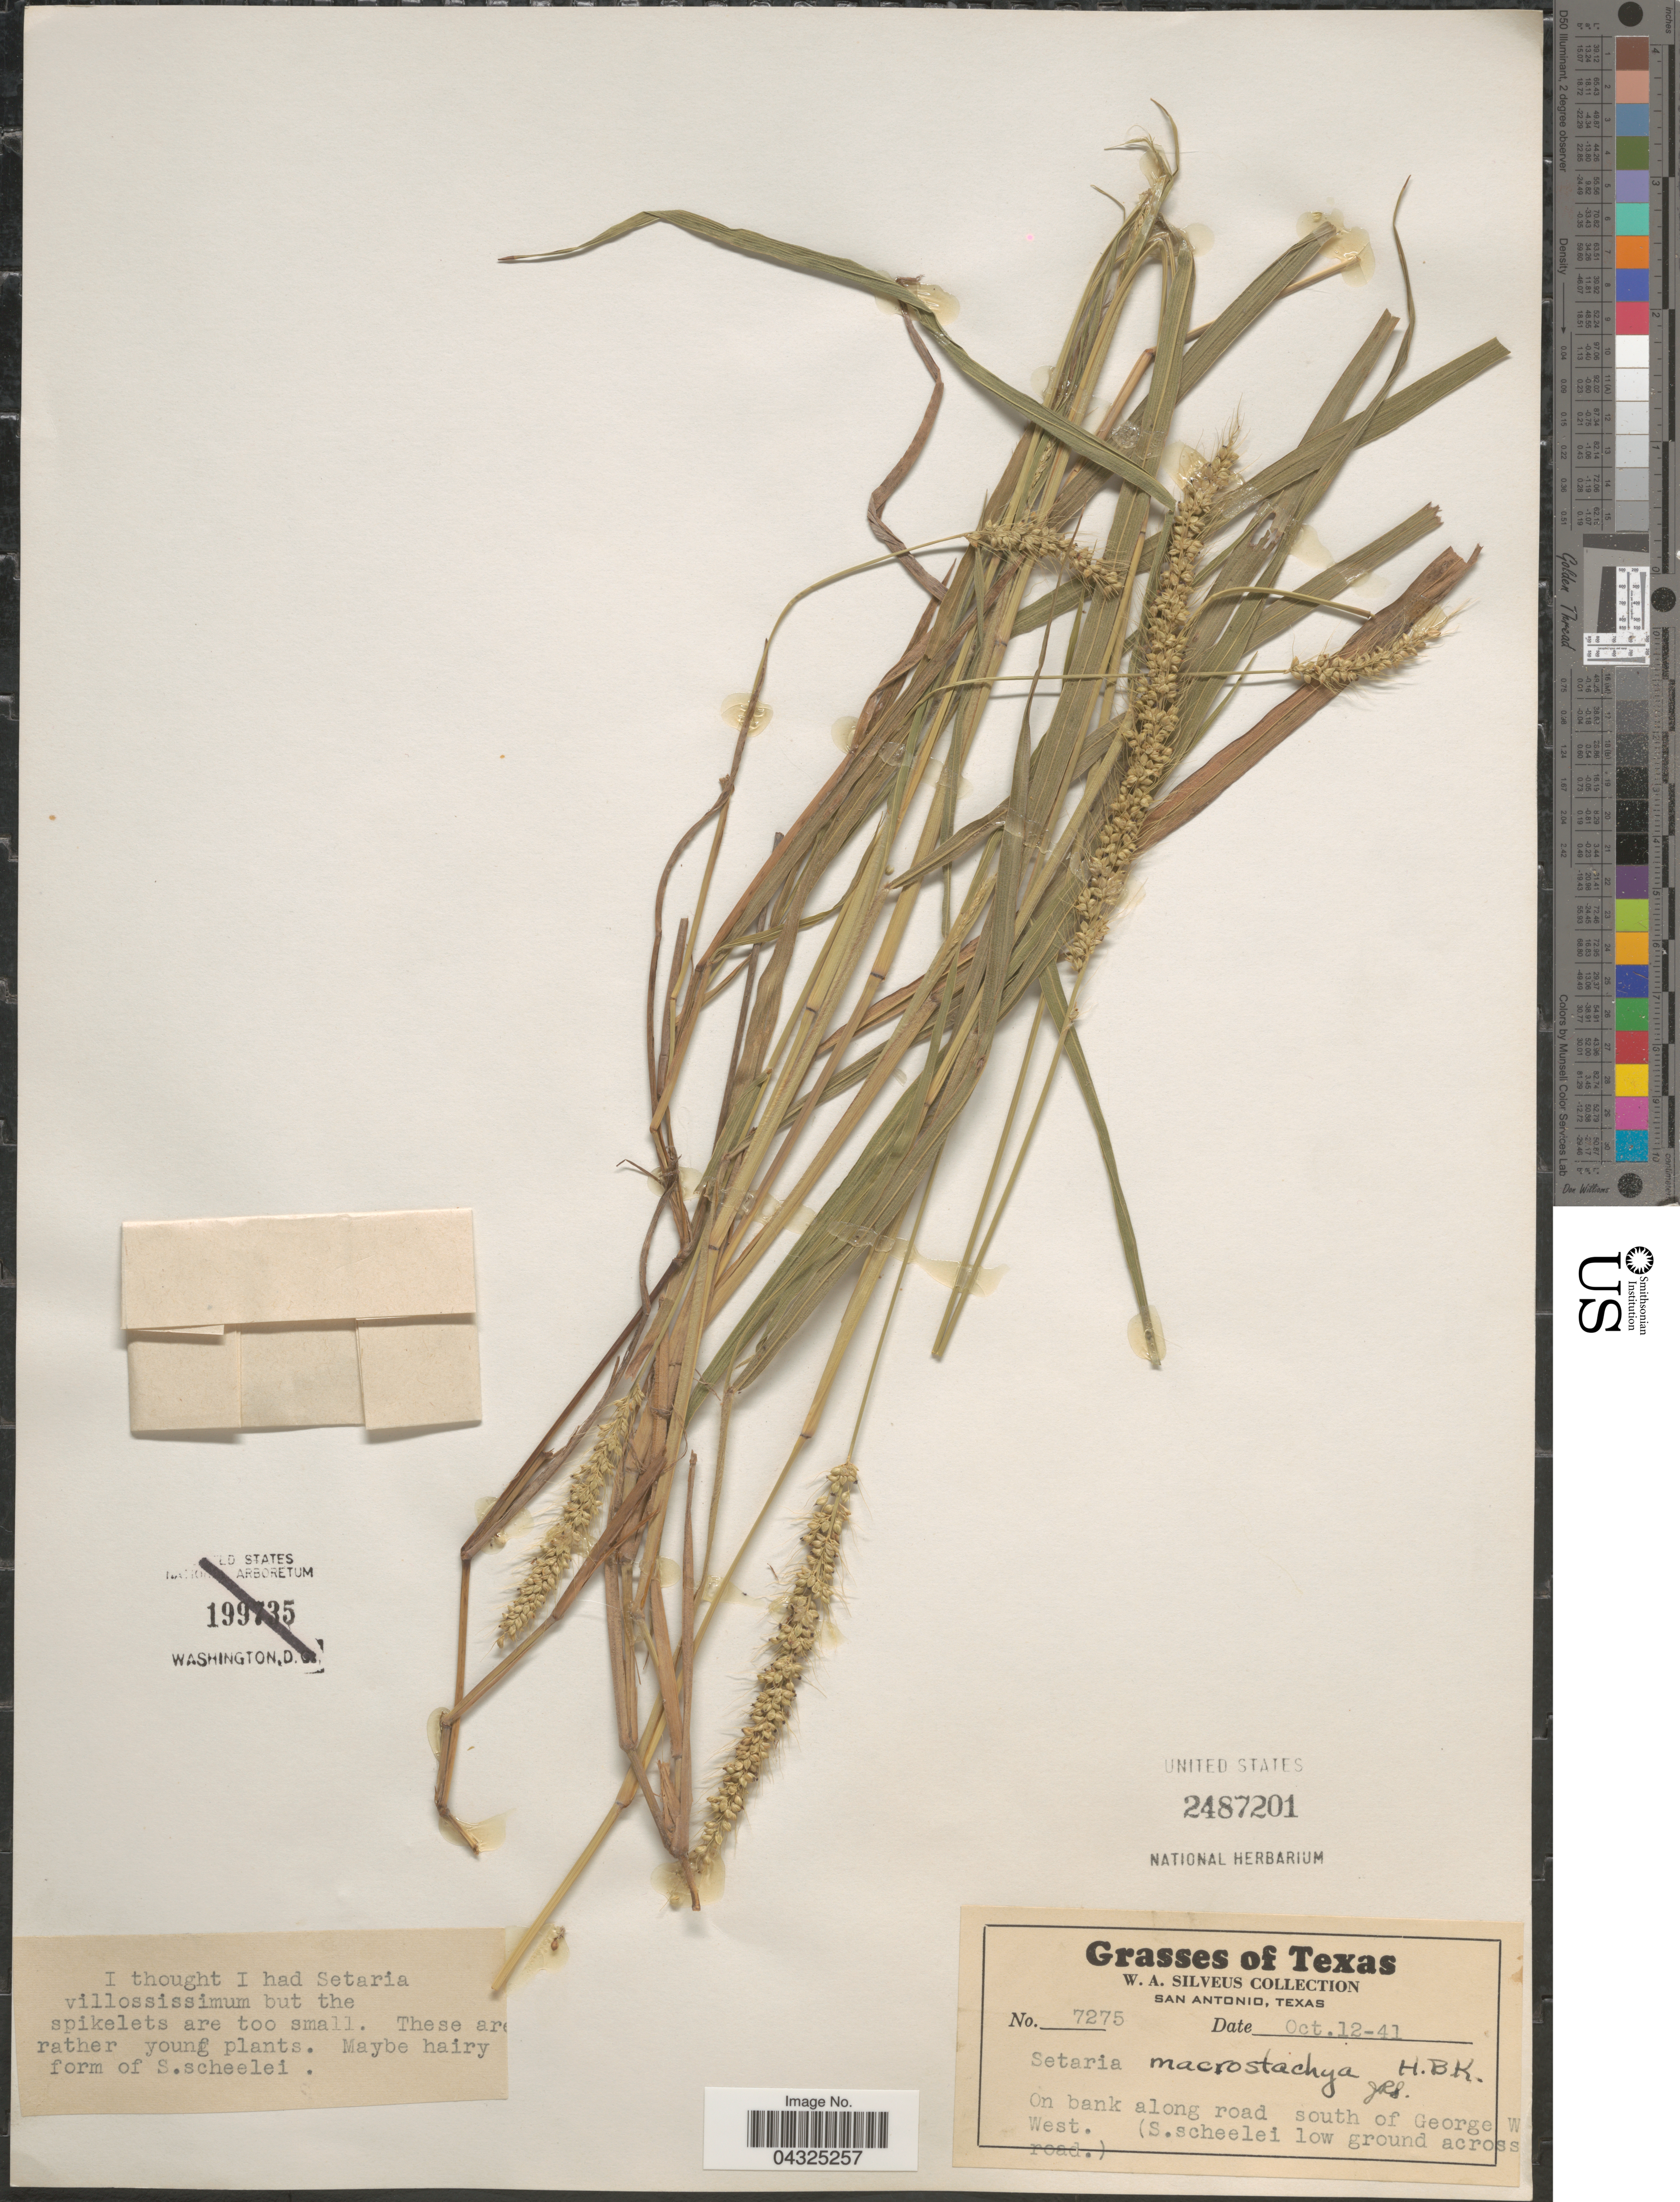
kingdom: Plantae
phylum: Tracheophyta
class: Liliopsida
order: Poales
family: Poaceae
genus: Setaria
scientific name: Setaria macrostachya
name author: Kunth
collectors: W. Silveus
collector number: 7275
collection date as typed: Transcribed d/m/y: 12/10/41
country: United States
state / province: Texas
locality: On bank along road south of George West. (S. scheelei low ground across road.)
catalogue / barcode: US 2487201